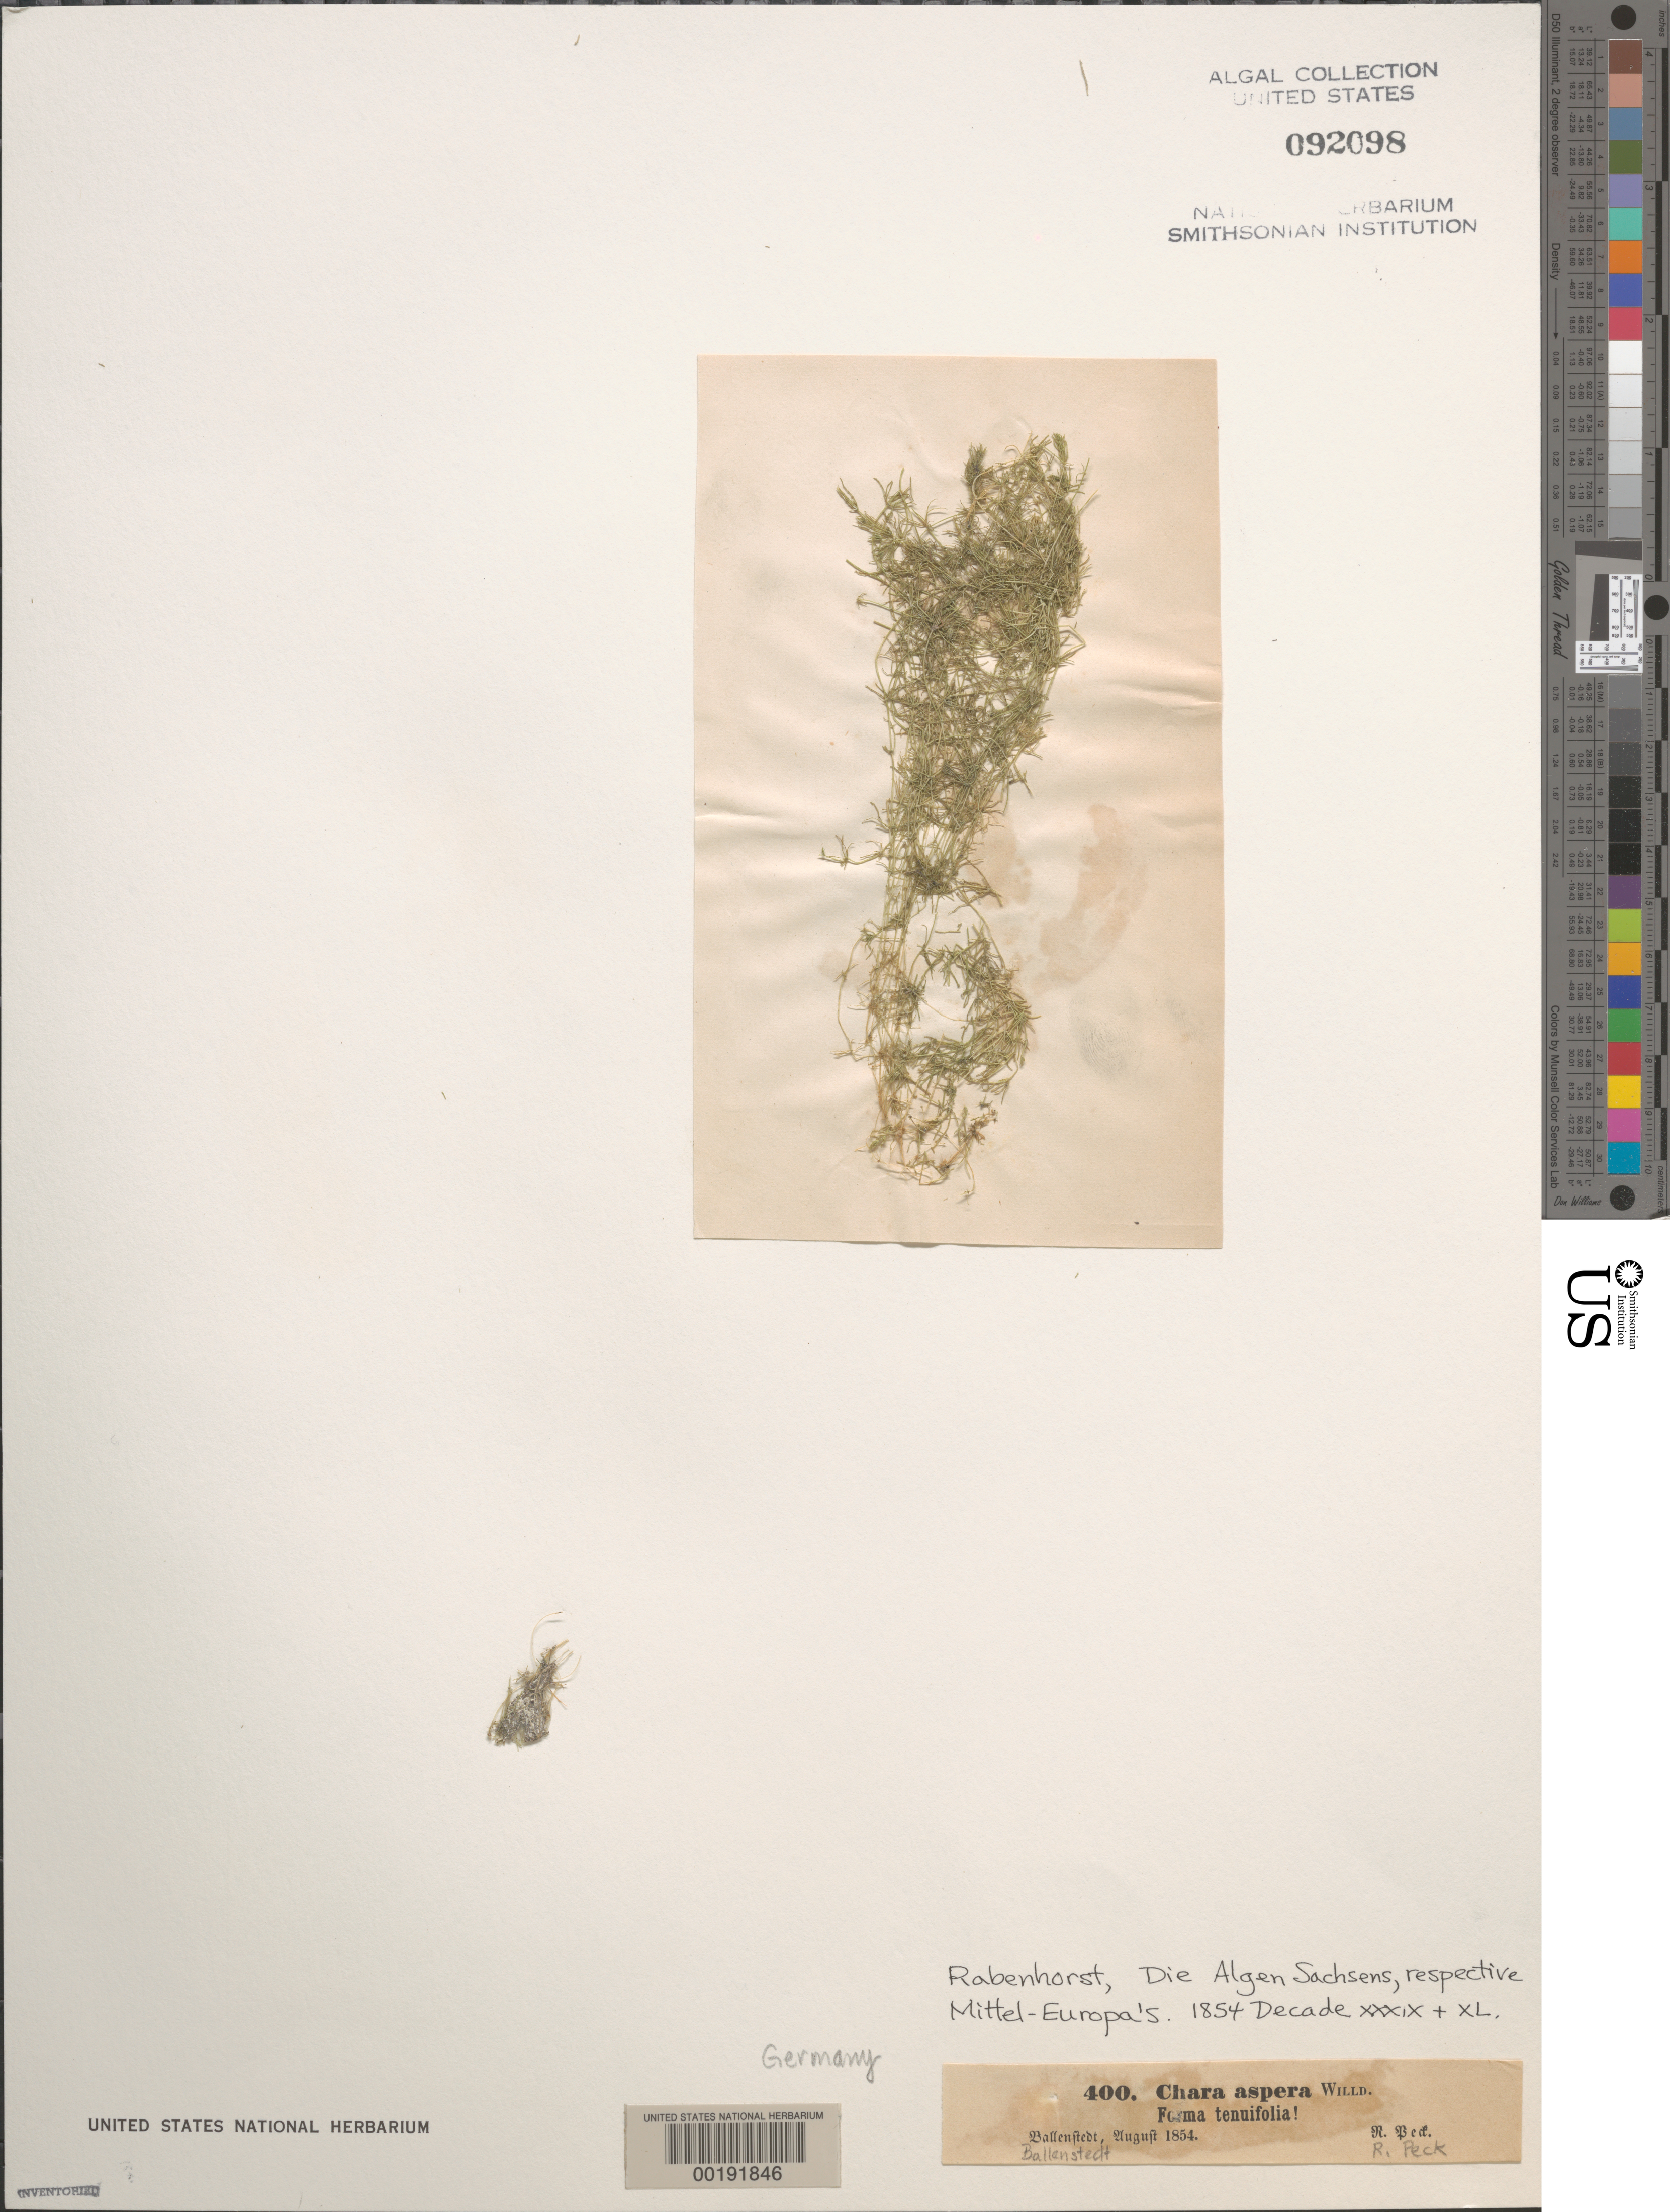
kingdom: Plantae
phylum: Charophyta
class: Charophyceae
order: Charales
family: Characeae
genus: Chara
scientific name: Chara aspera f. tenuifolia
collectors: R. Peck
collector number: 400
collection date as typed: Aug 1854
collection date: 1854-08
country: Germany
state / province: Sachsen-Anhalt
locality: Halle District. Ballenstedt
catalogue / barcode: US 92098